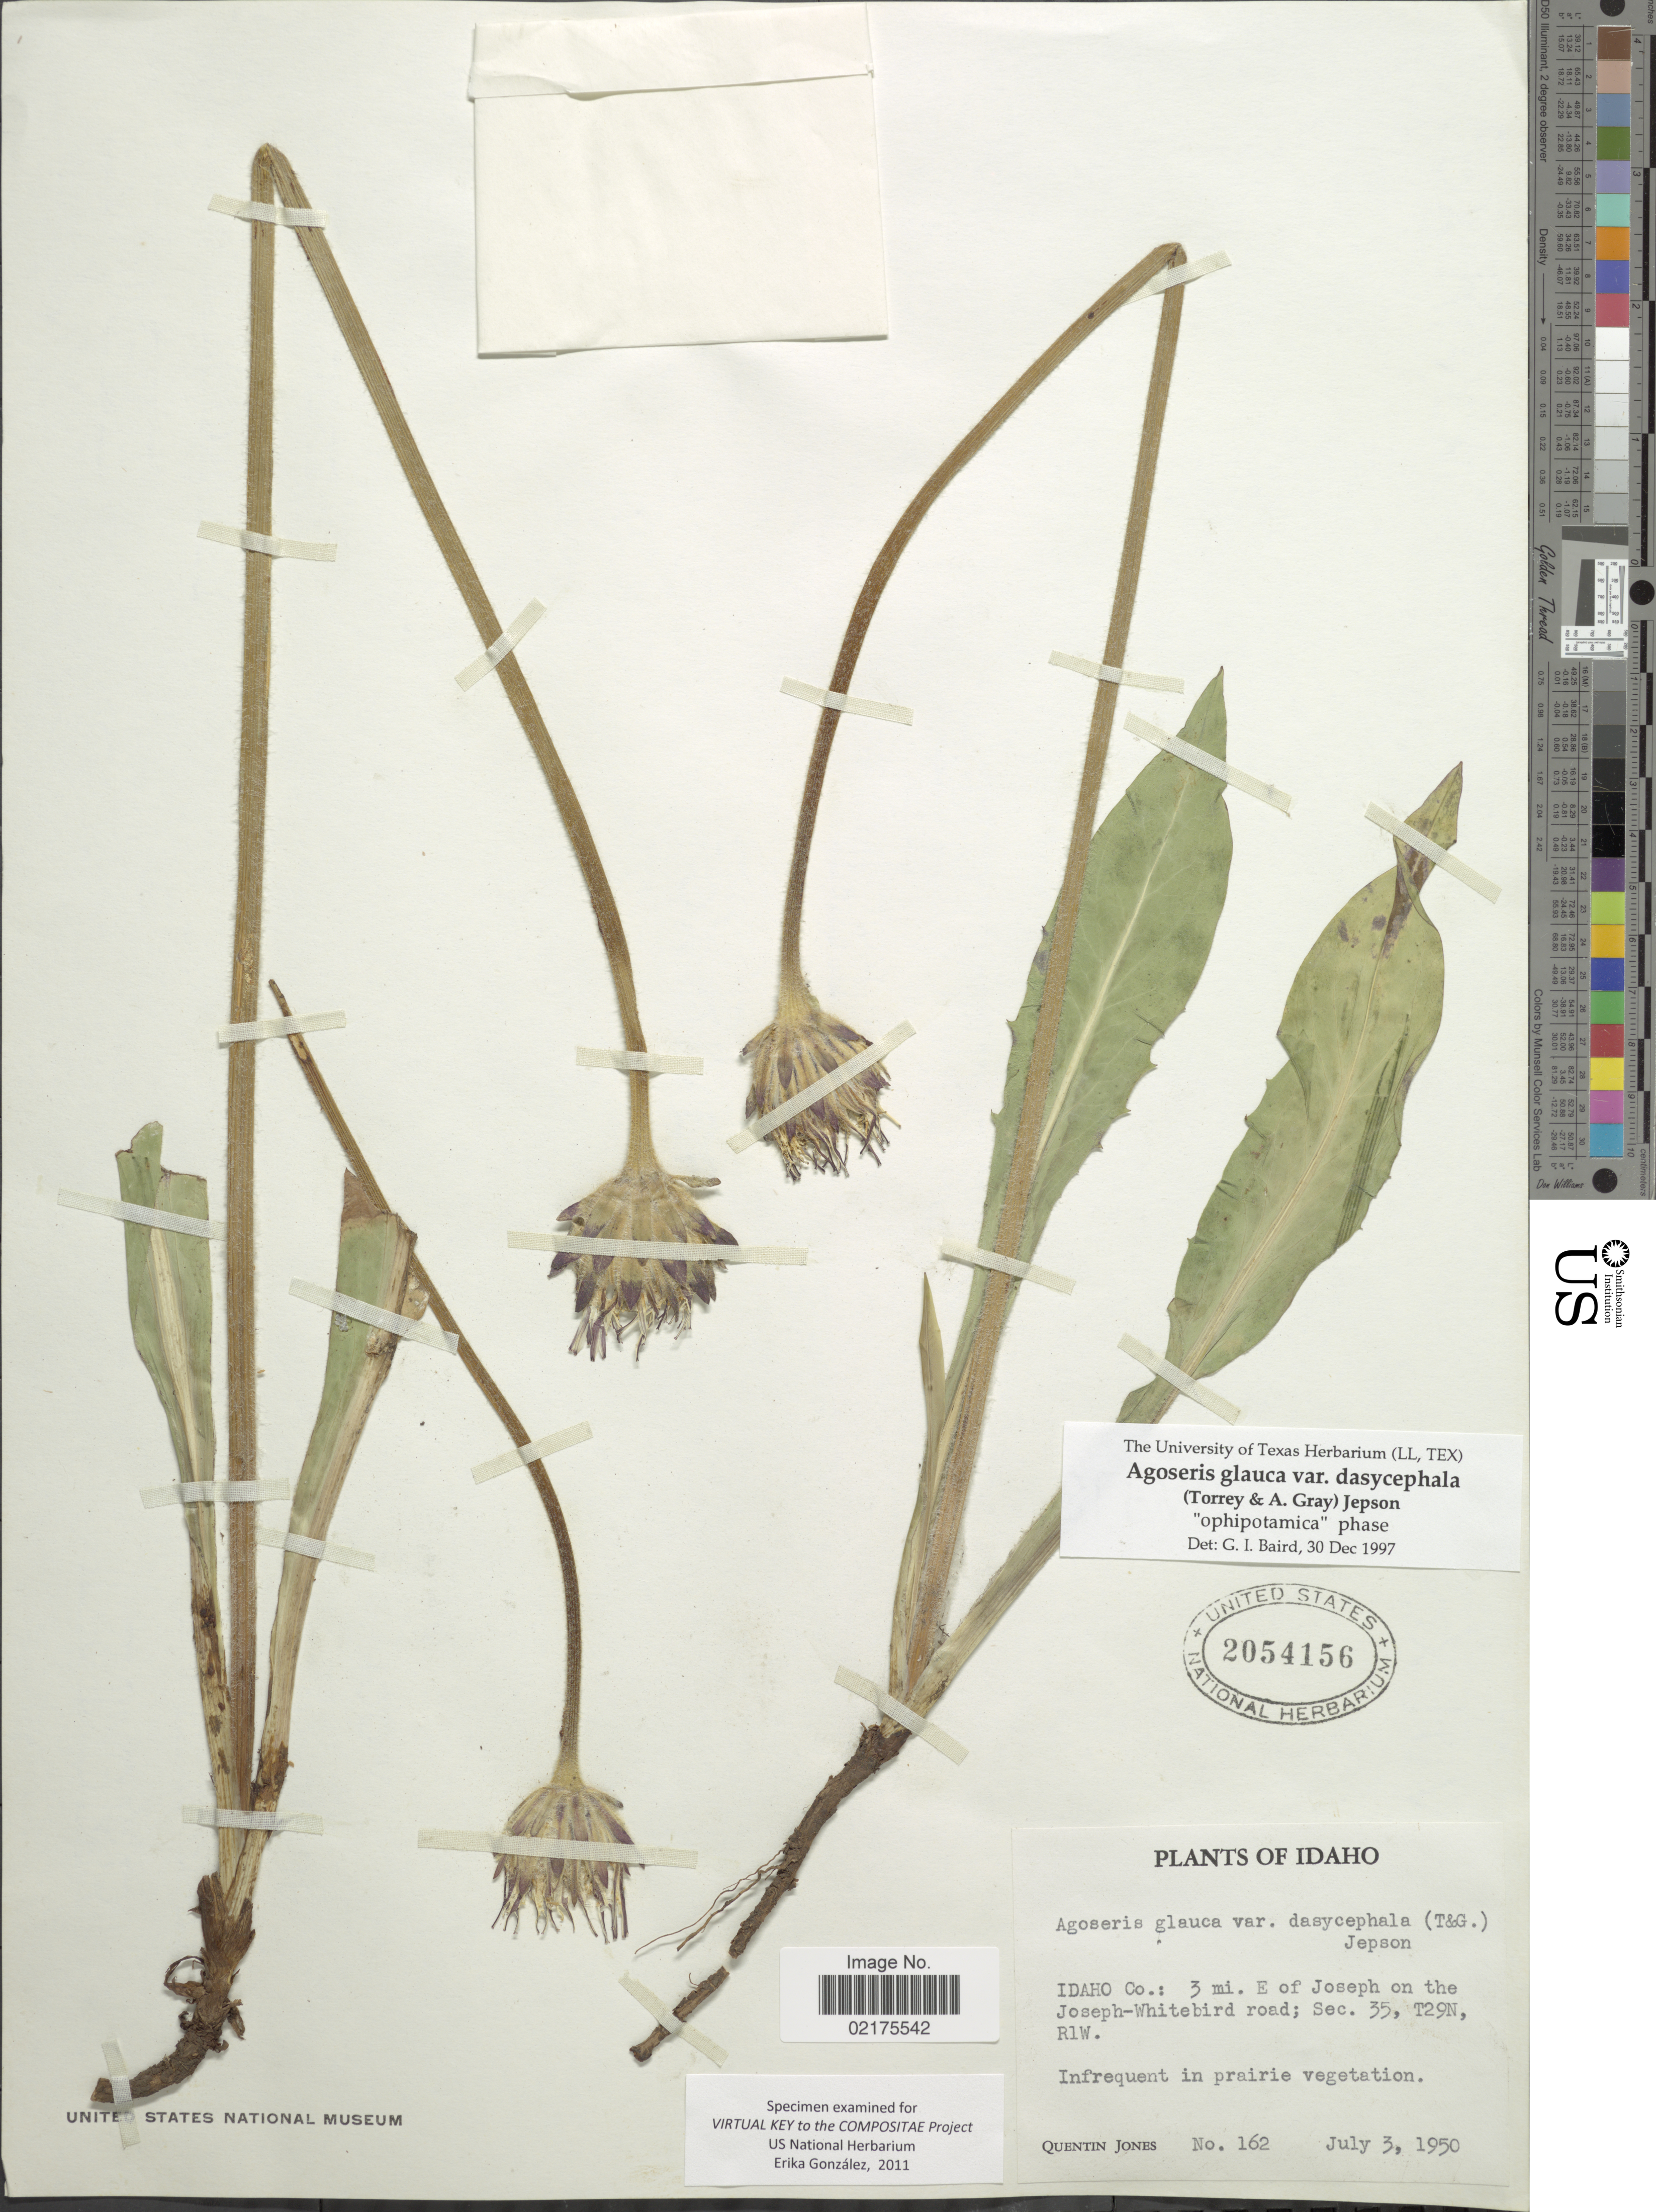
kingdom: Plantae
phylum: Tracheophyta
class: Magnoliopsida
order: Asterales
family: Asteraceae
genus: Agoseris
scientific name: Agoseris glauca var. dasycephala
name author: (Torr. & A. Gray) Jeps.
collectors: Q. Jones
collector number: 162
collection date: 1950-07-03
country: United States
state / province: Idaho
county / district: Idaho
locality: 3 miles E of Joseph on the Joseph- Whitebird road; Sec 35, T29N, R1W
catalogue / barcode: US 2054156